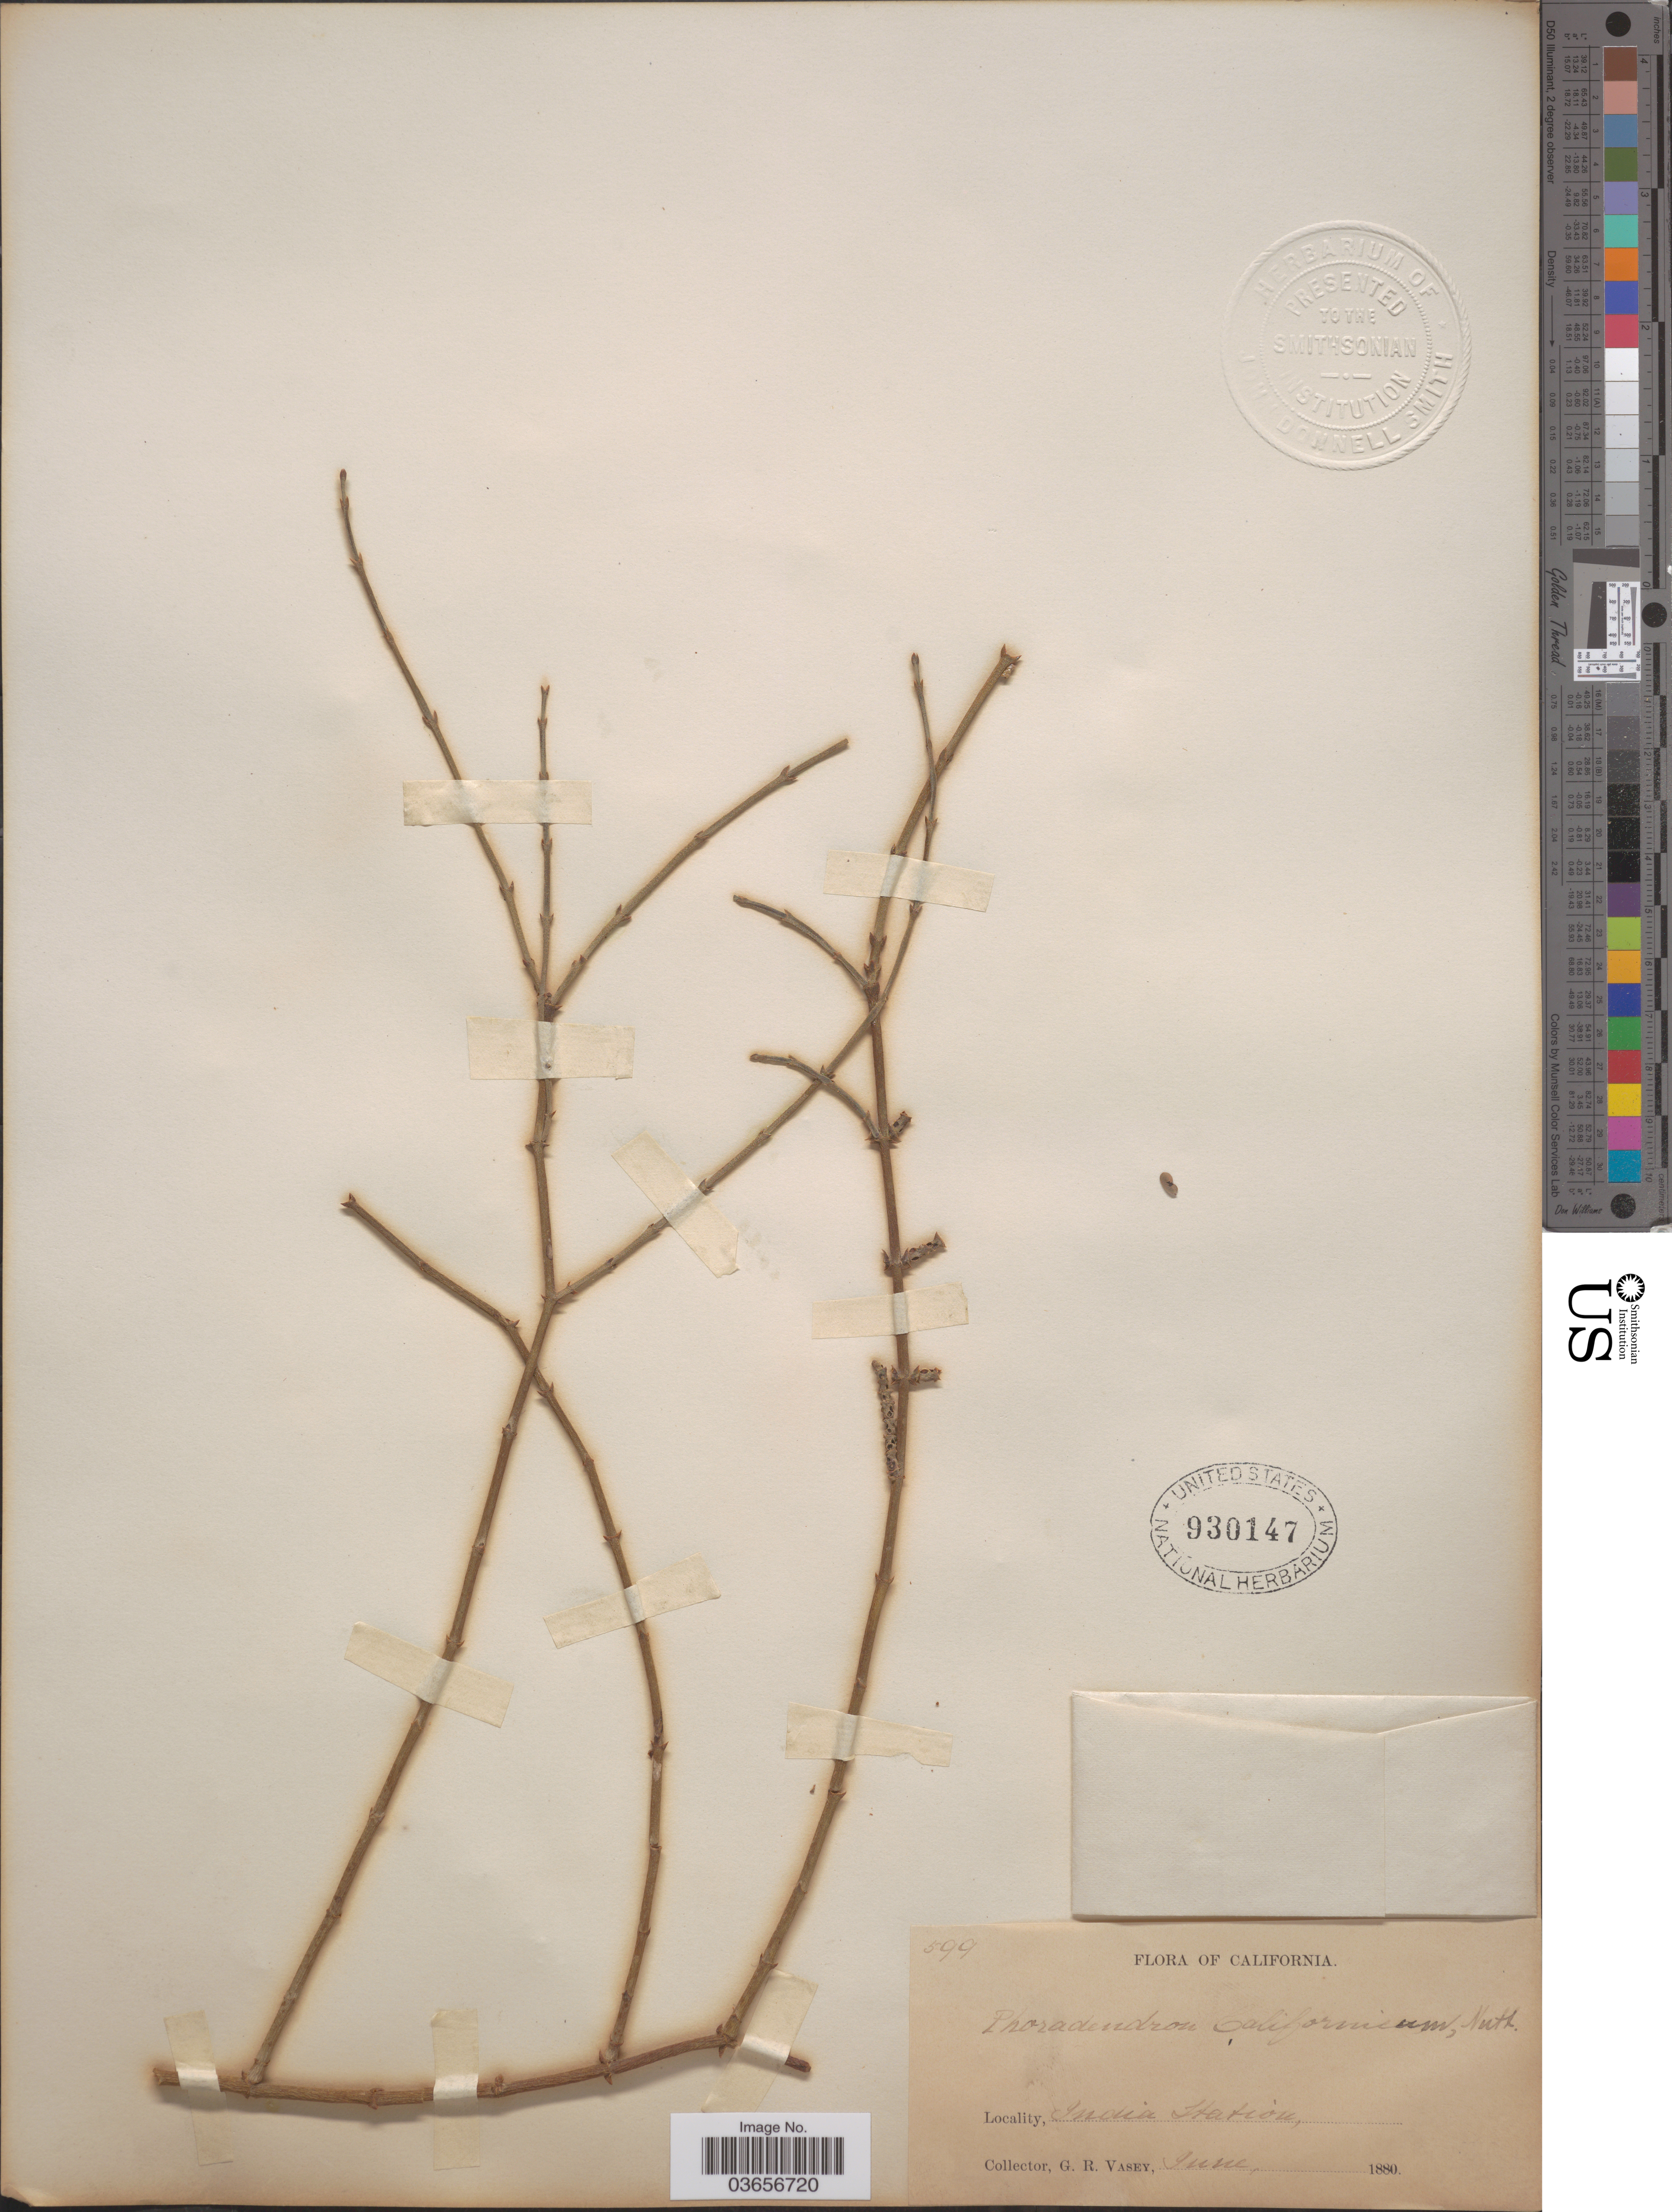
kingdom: Plantae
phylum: Tracheophyta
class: Magnoliopsida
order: Santalales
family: Viscaceae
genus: Phoradendron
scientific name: Phoradendron californicum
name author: Nutt.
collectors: G. R. Vasey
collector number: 599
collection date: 1880-06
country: United States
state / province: California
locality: India Station.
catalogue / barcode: US 930147